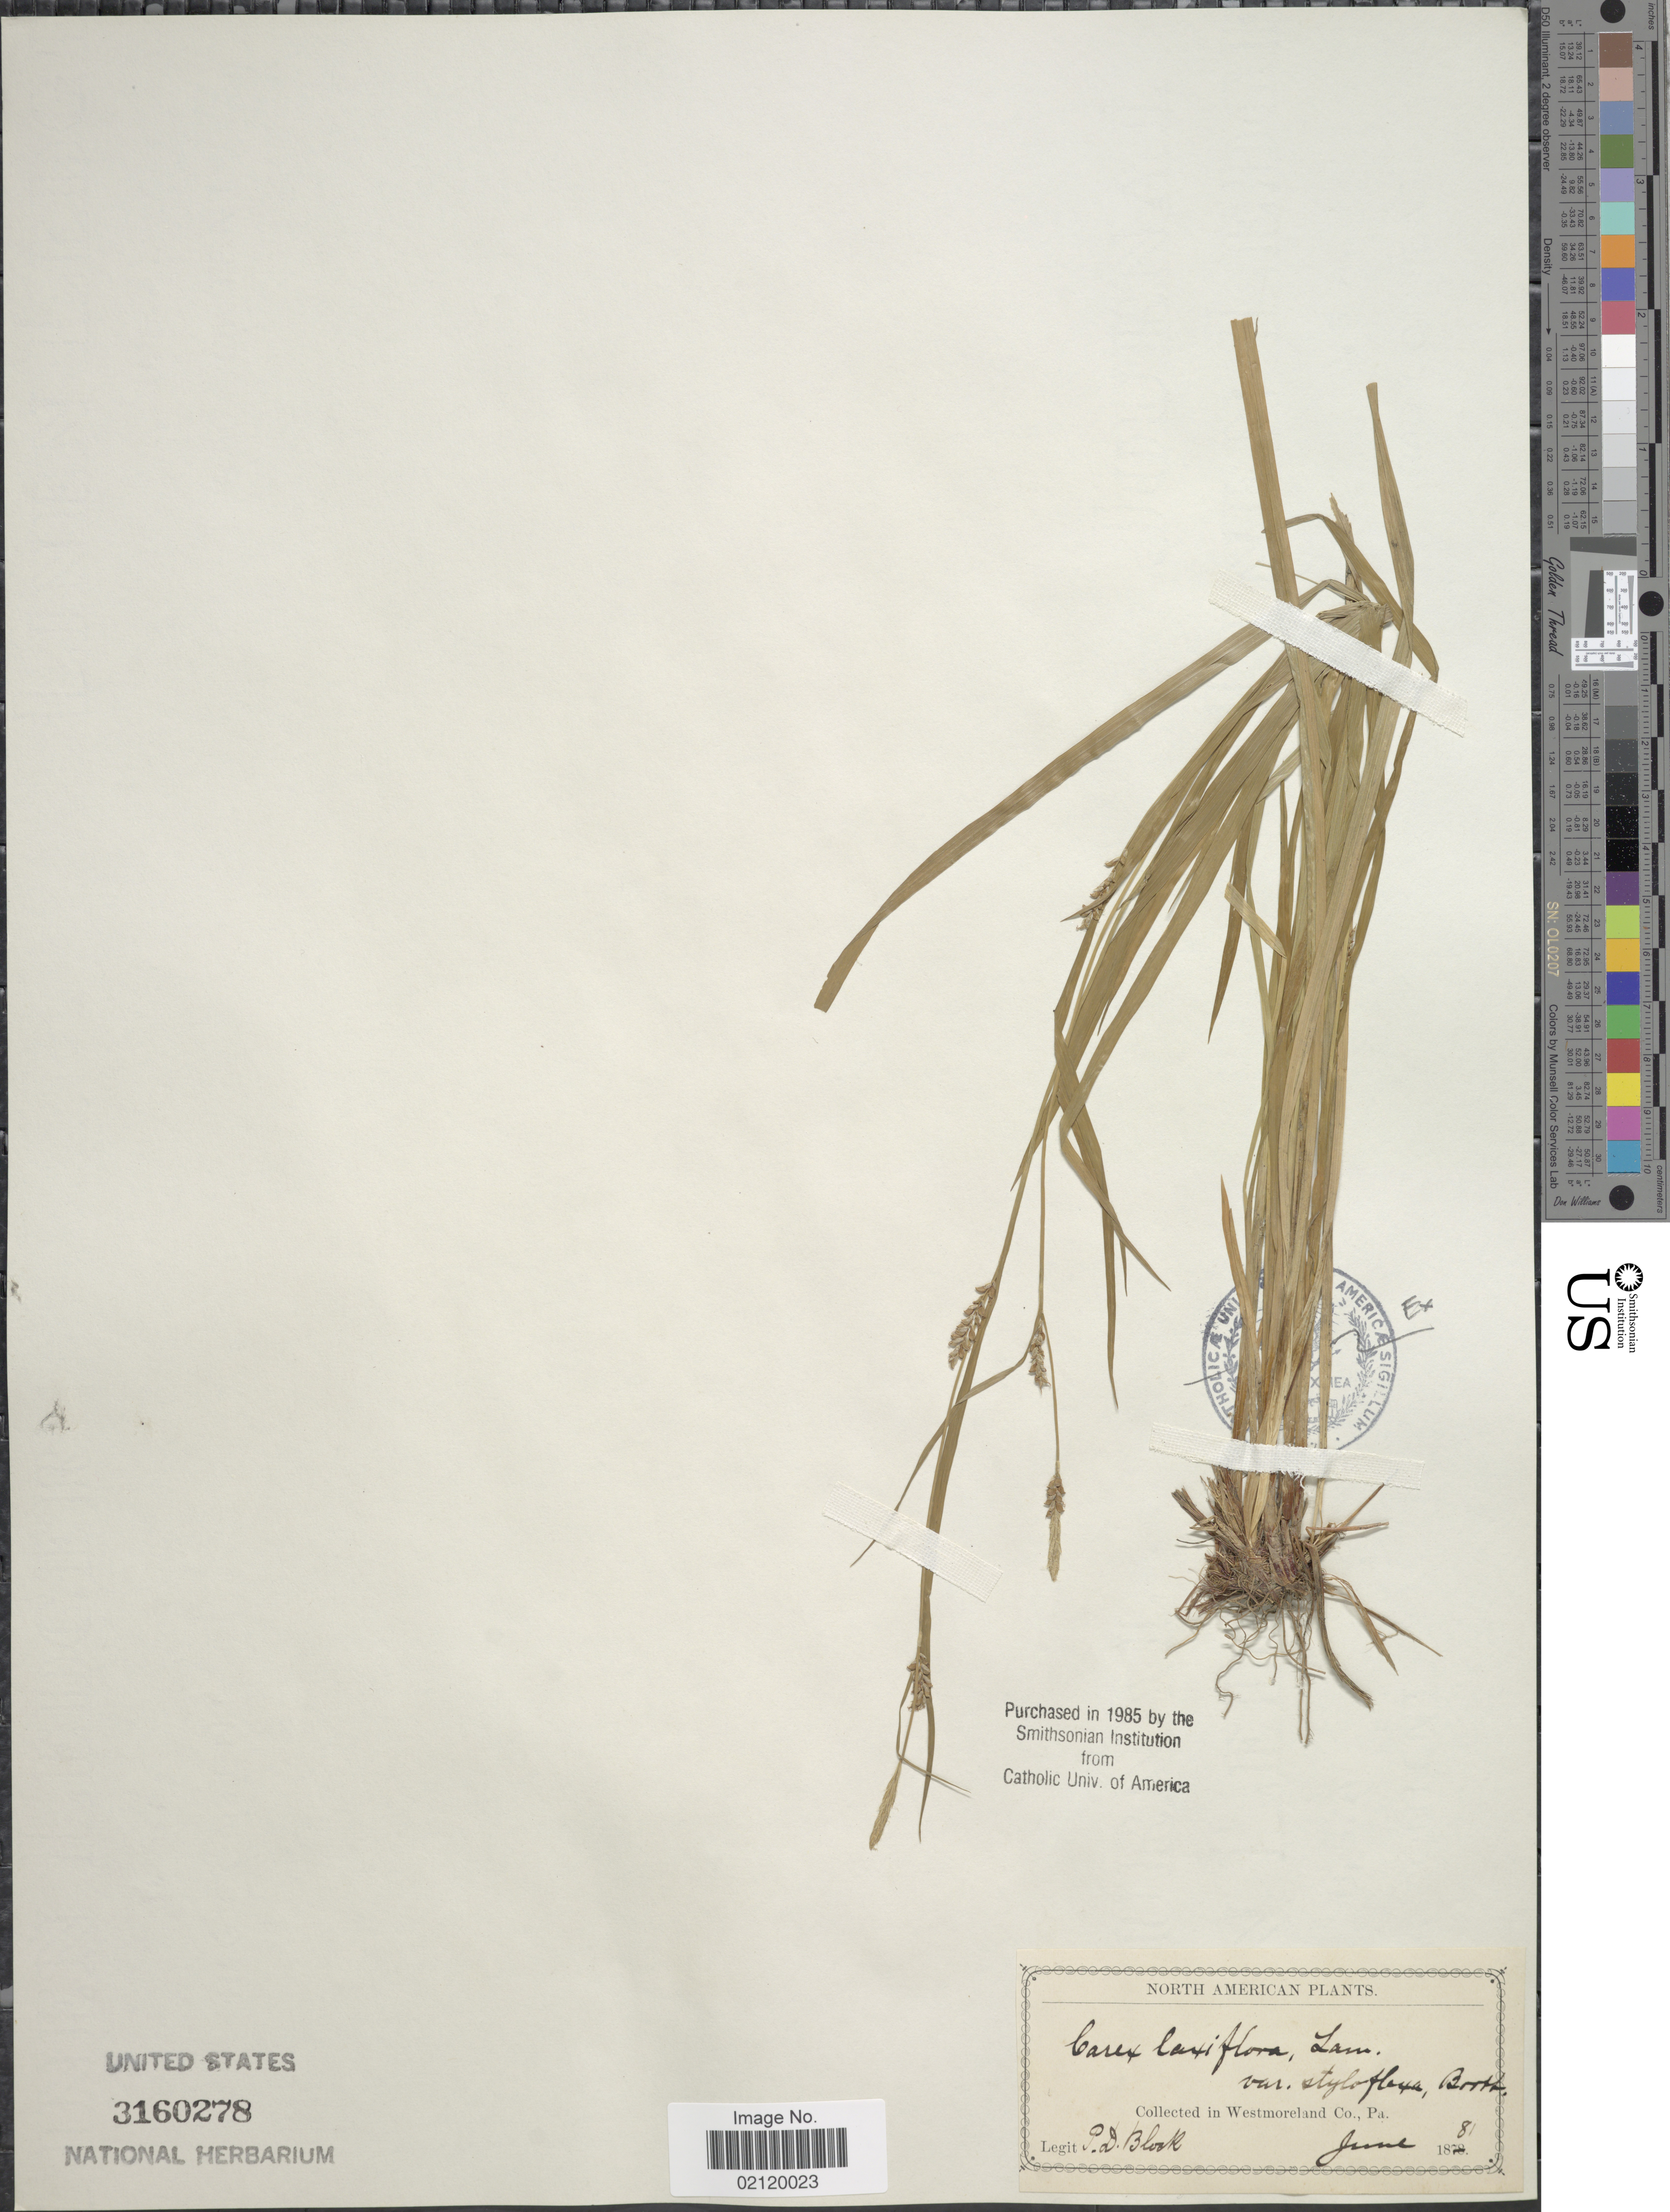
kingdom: Plantae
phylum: Tracheophyta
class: Liliopsida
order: Poales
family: Cyperaceae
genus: Carex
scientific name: Carex laxiflora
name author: Lam.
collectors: P. De Block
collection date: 1881-06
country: United States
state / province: Pennsylvania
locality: Westmoreland Co., Pa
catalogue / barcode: US 3160278